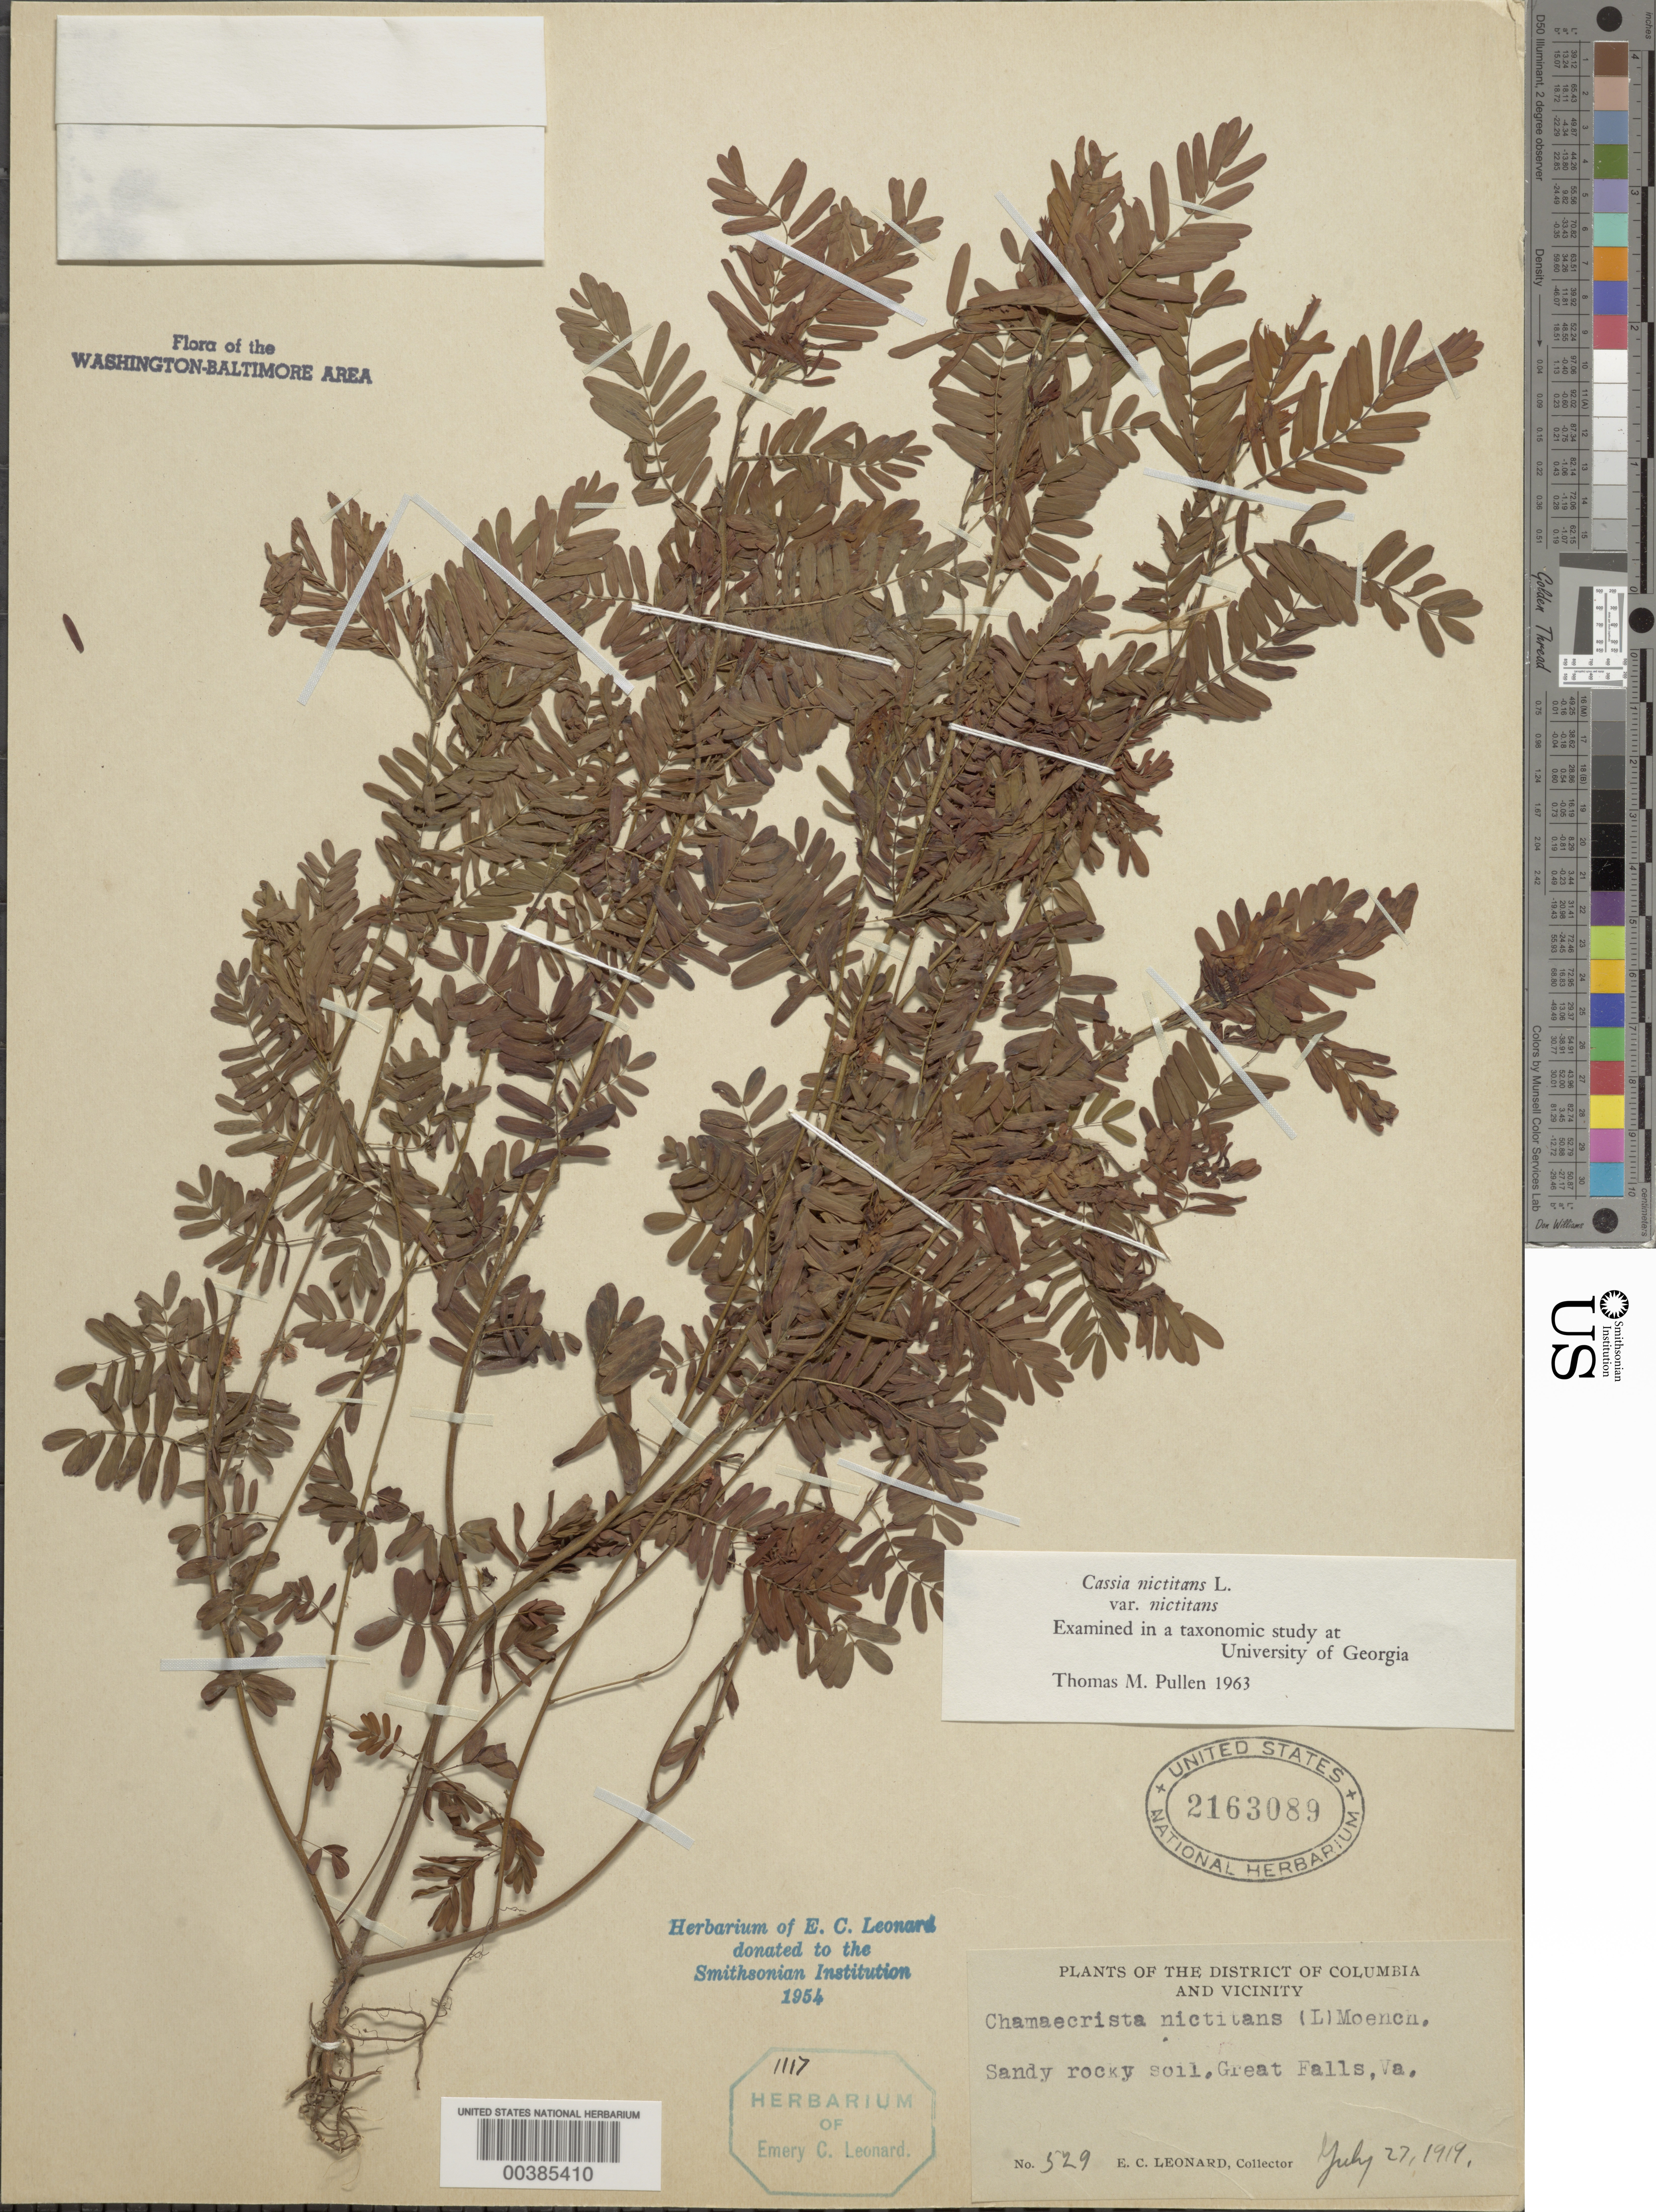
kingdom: Plantae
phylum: Tracheophyta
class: Magnoliopsida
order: Fabales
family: Fabaceae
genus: Chamaecrista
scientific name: Chamaecrista nictitans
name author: (L.) Moench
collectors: E. C. Leonard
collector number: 529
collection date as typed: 27 Jul 1919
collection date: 1919-07-27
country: United States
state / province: Virginia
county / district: Fairfax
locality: Great Falls C. and O. Canal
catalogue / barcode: US 2163089